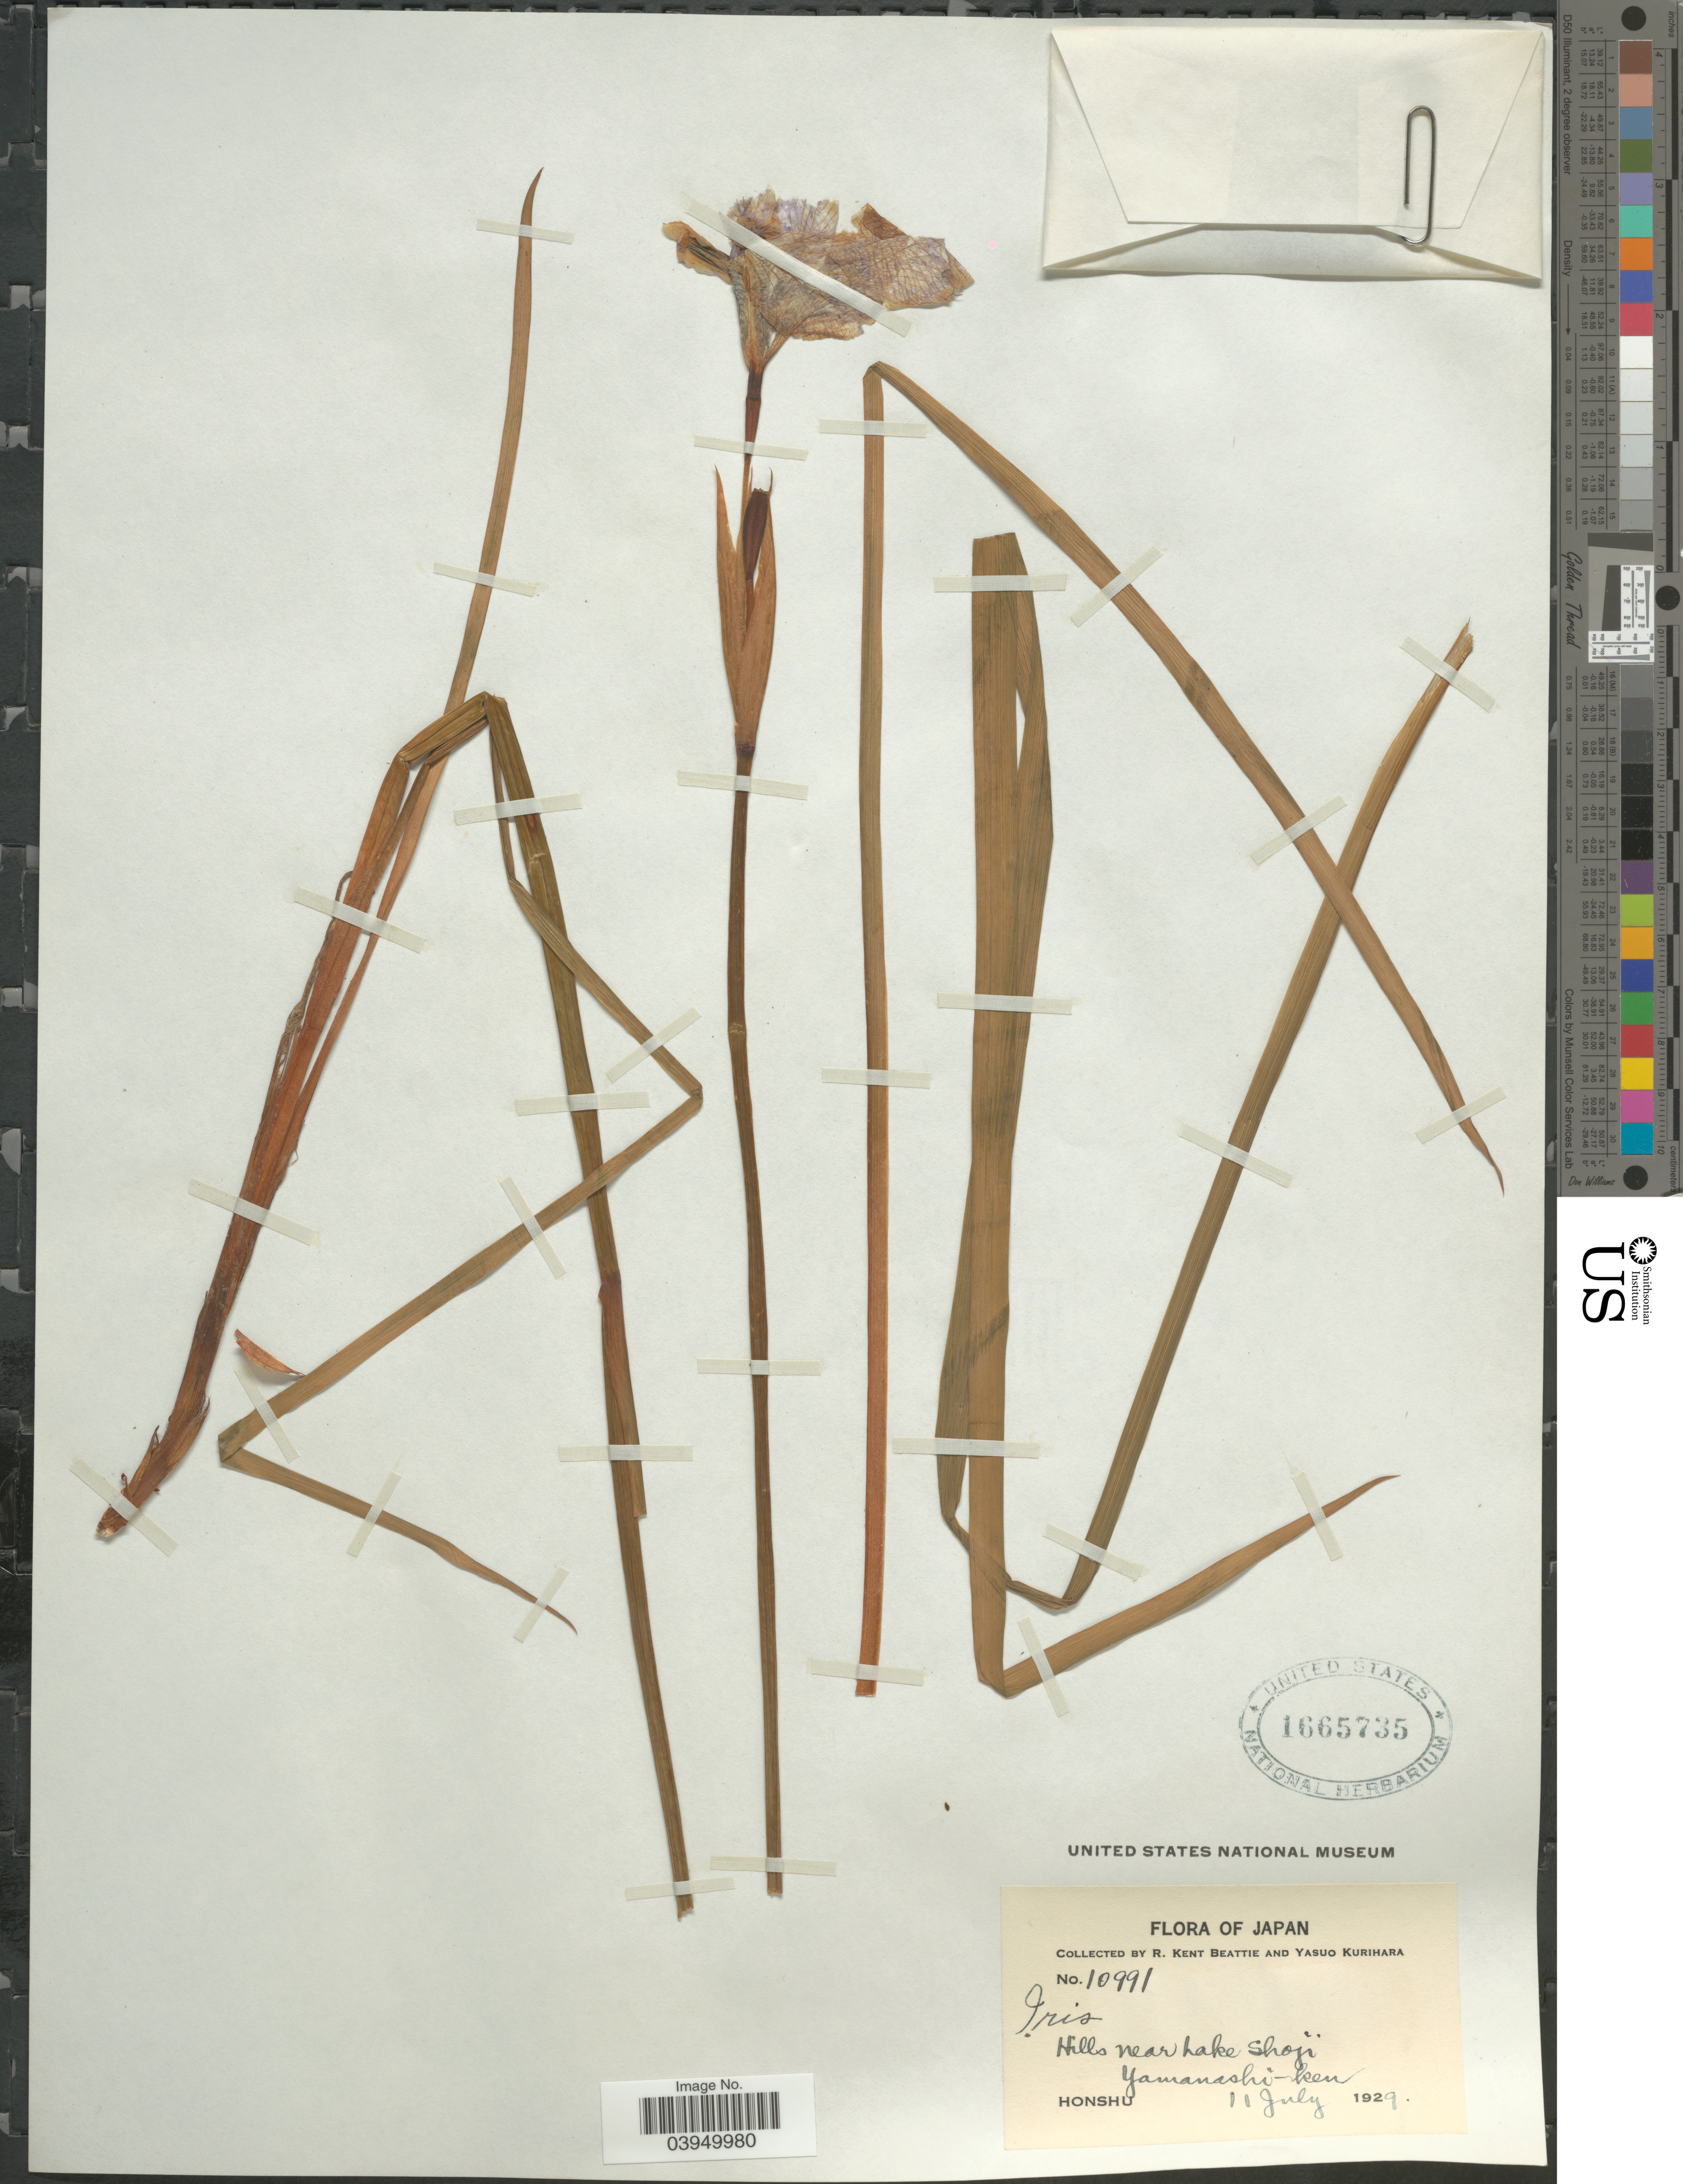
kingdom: Plantae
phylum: Tracheophyta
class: Liliopsida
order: Asparagales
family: Iridaceae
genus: Iris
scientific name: Iris sp.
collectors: R. K. Beattie & Y. Kurihara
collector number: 10991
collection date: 1929-07-11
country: Japan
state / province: Yamanasi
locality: Hills near Lake Shoji, Yamanshi-ken. Honshu.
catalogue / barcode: US 1665735